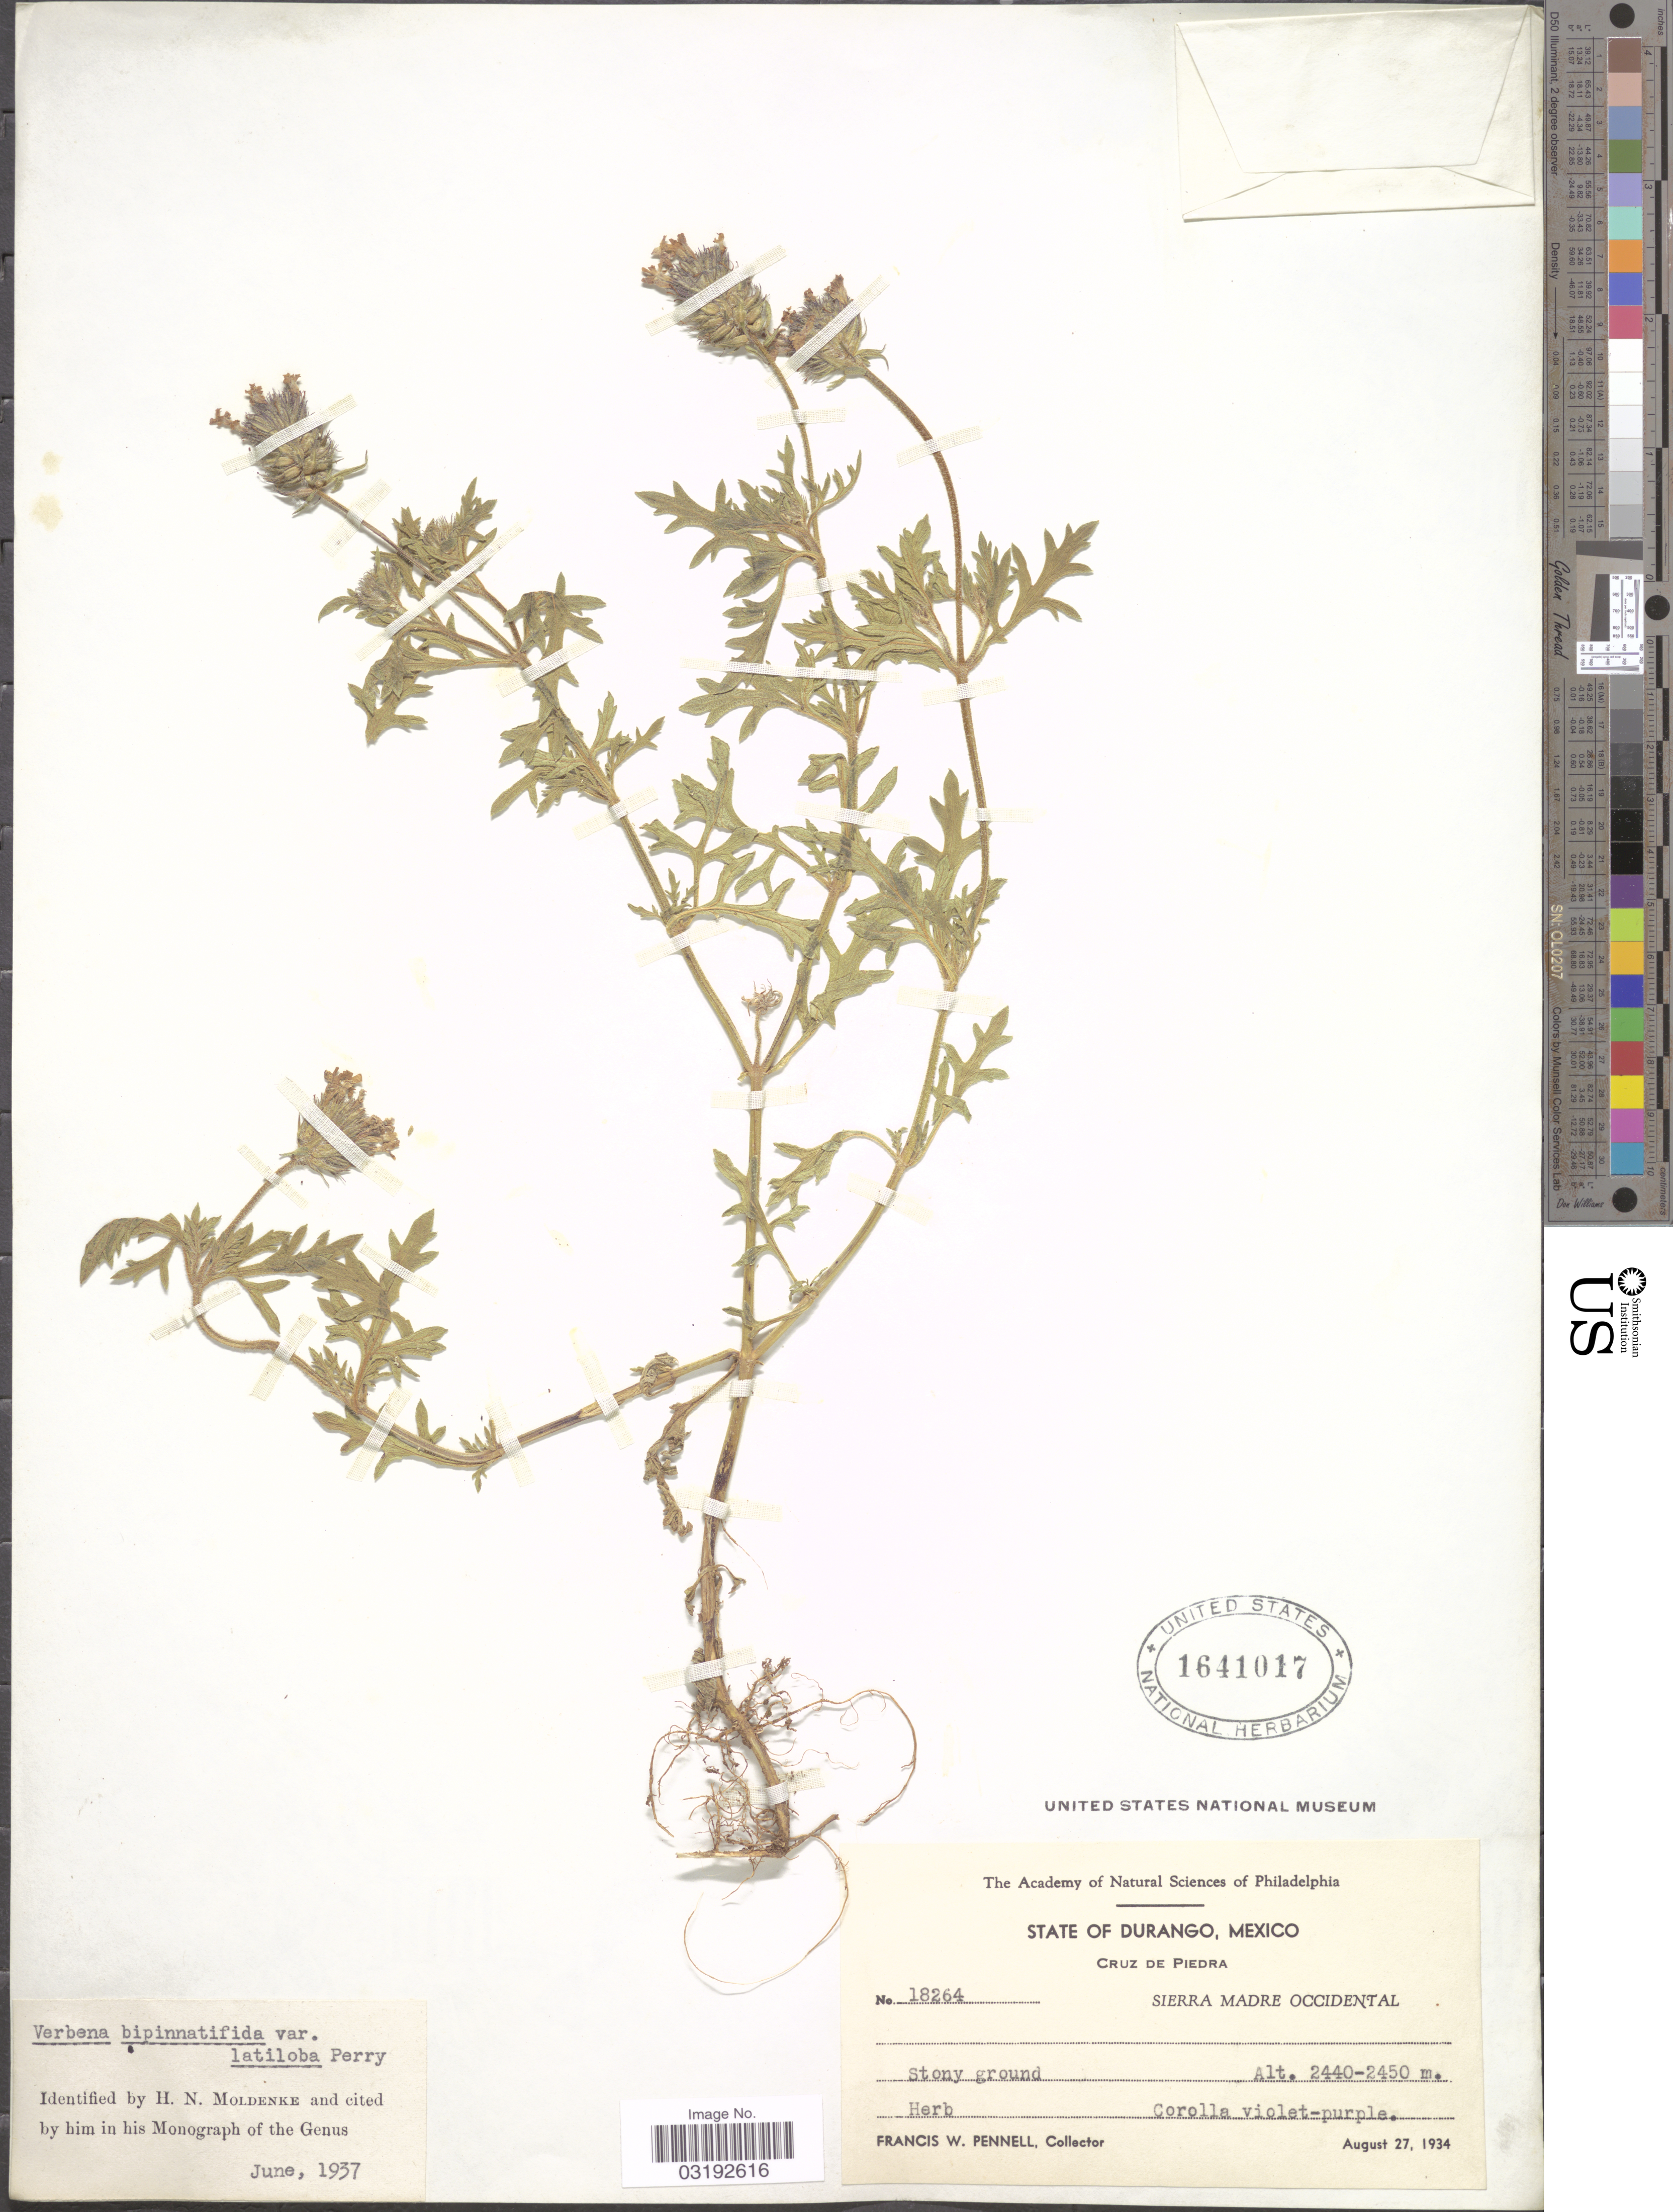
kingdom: Plantae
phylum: Tracheophyta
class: Magnoliopsida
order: Lamiales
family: Verbenaceae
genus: Verbena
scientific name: Verbena bipinnatifida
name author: (Schauer) Nutt.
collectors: F. W. Pennell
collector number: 18264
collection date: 1934-08-27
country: Mexico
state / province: Durango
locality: Cruz de Piedra. Stony ground. Sierra Madre Occidental.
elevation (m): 2440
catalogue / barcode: US 1641017